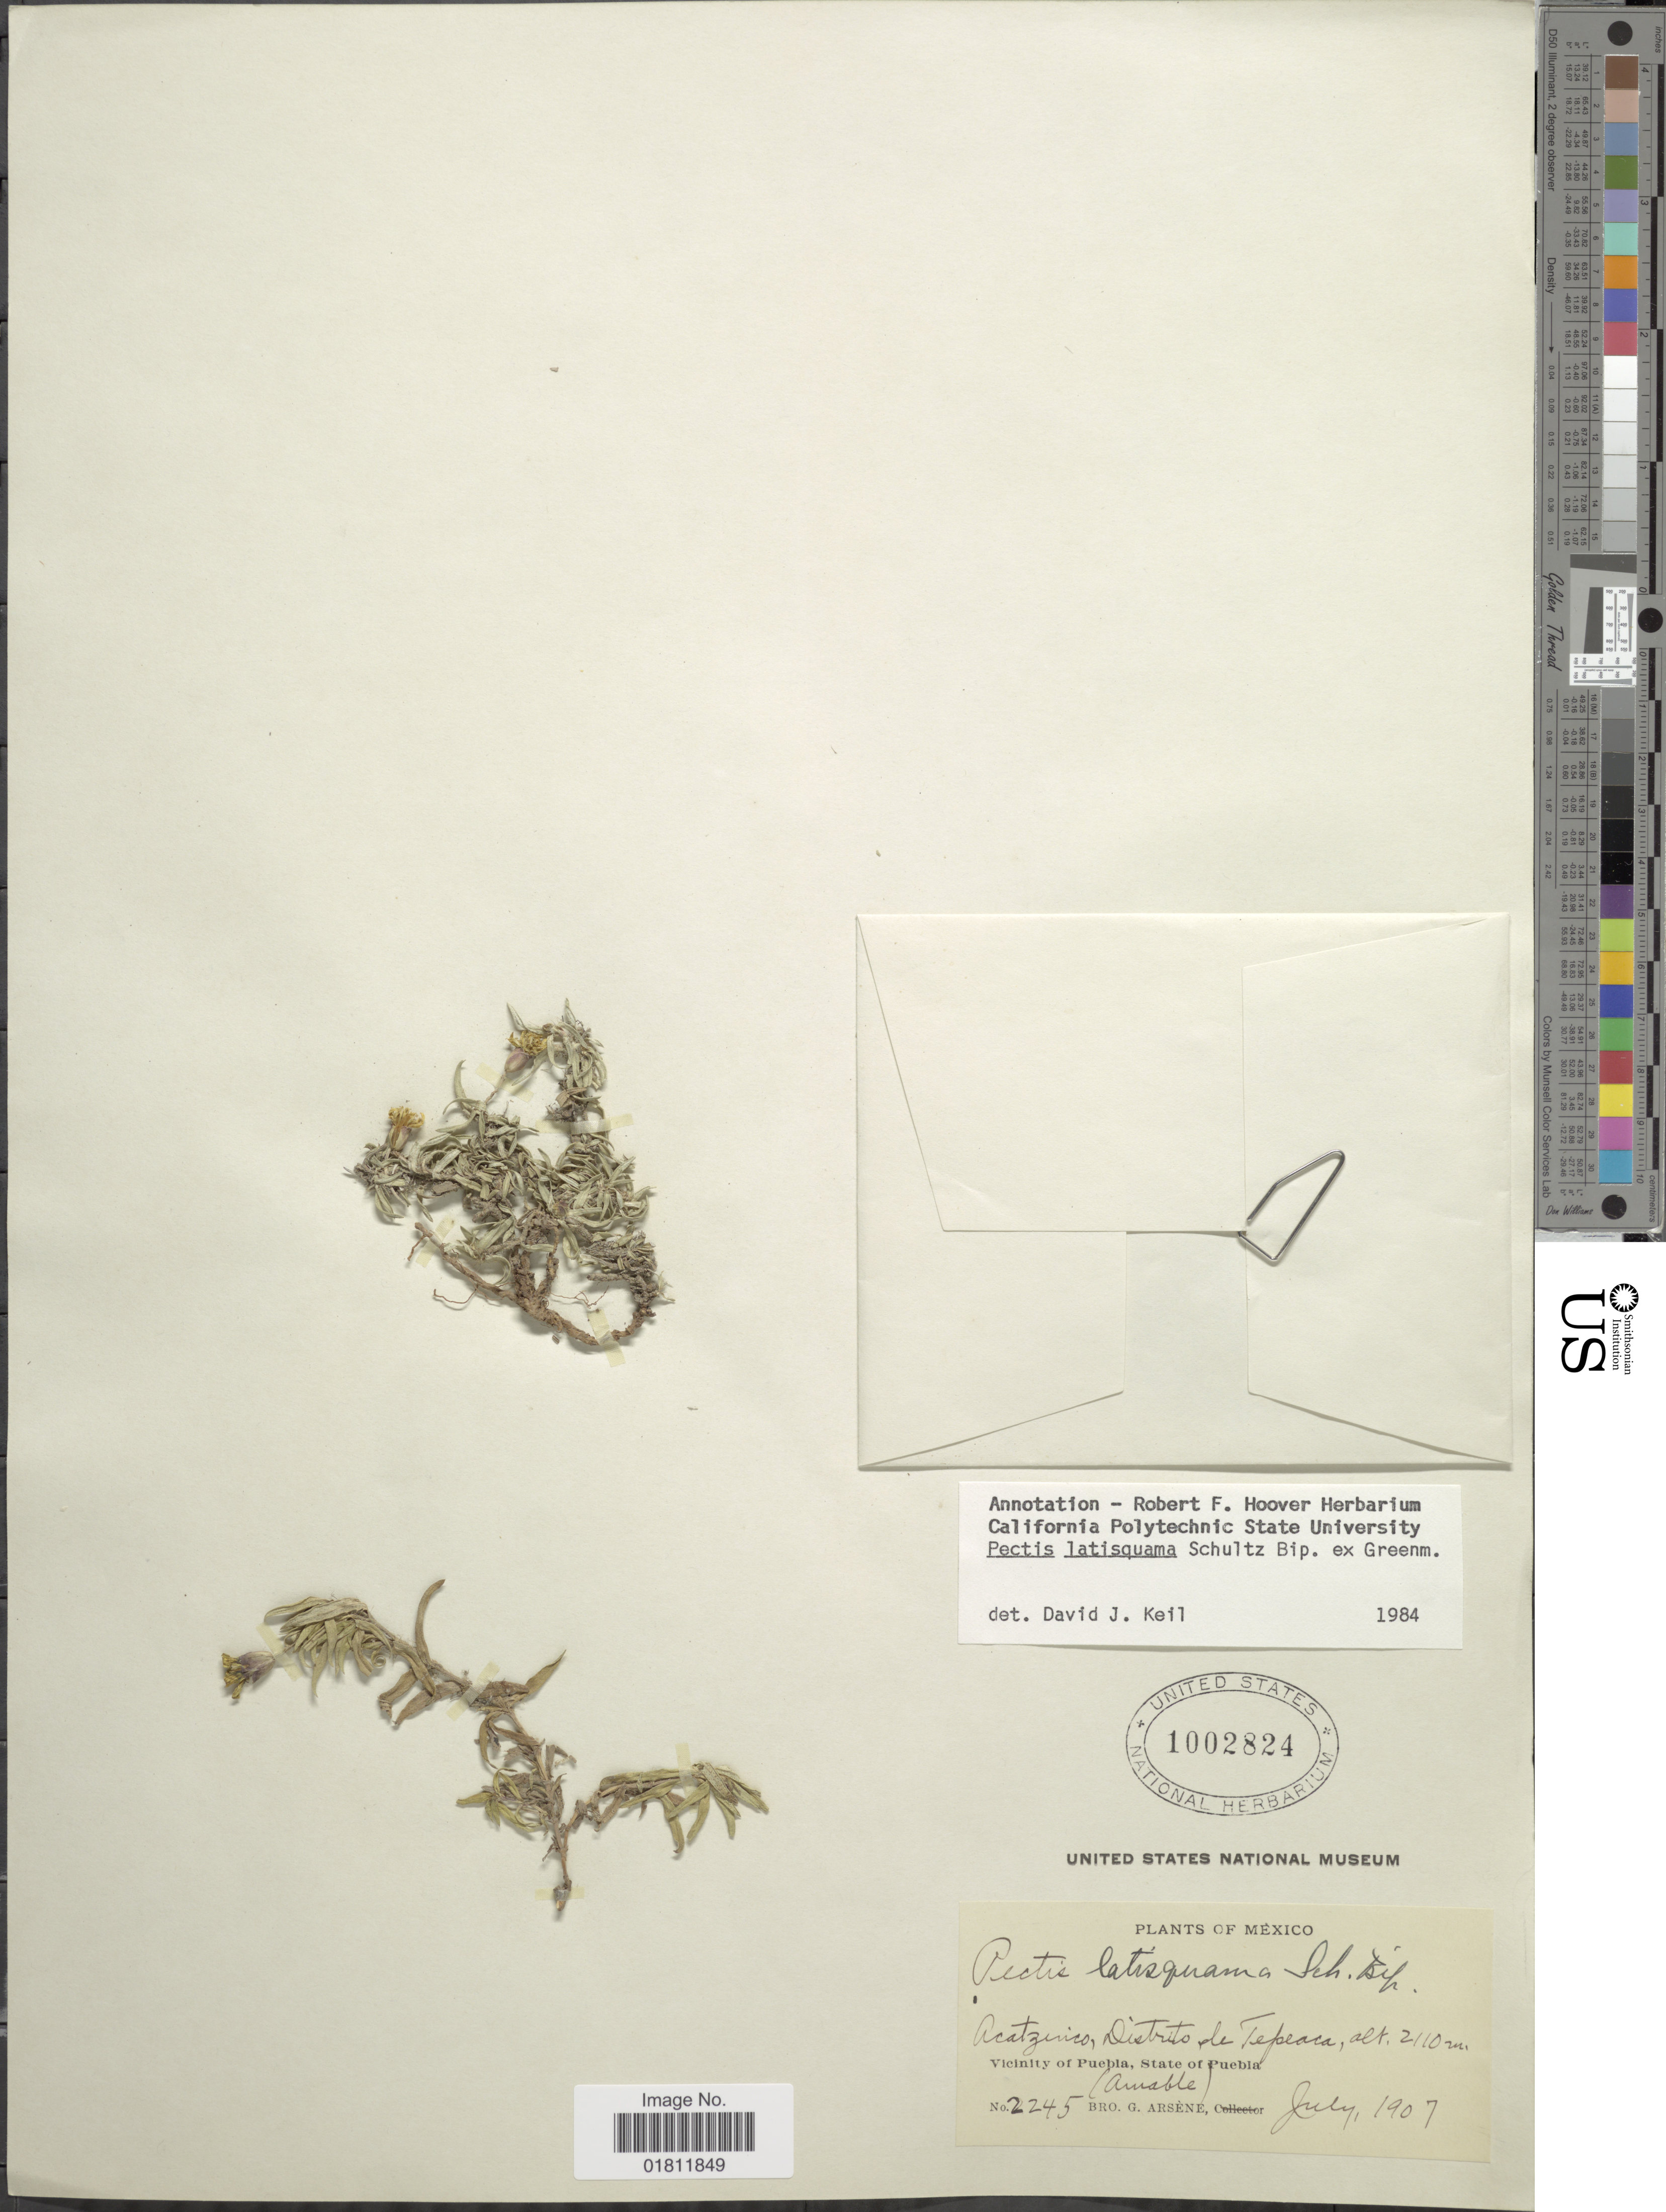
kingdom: Plantae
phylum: Tracheophyta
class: Magnoliopsida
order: Asterales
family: Asteraceae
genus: Pectis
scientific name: Pectis latisquama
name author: Sch. Bip. ex Greenm.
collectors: B. Amable & Bro. G. Arsène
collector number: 2245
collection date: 1907-07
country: Mexico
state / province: Puebla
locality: Mexico. Acatzinco, Distrito de Tepeaca. Vicinity of Puebla, State of Puebla.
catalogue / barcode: US 1002824